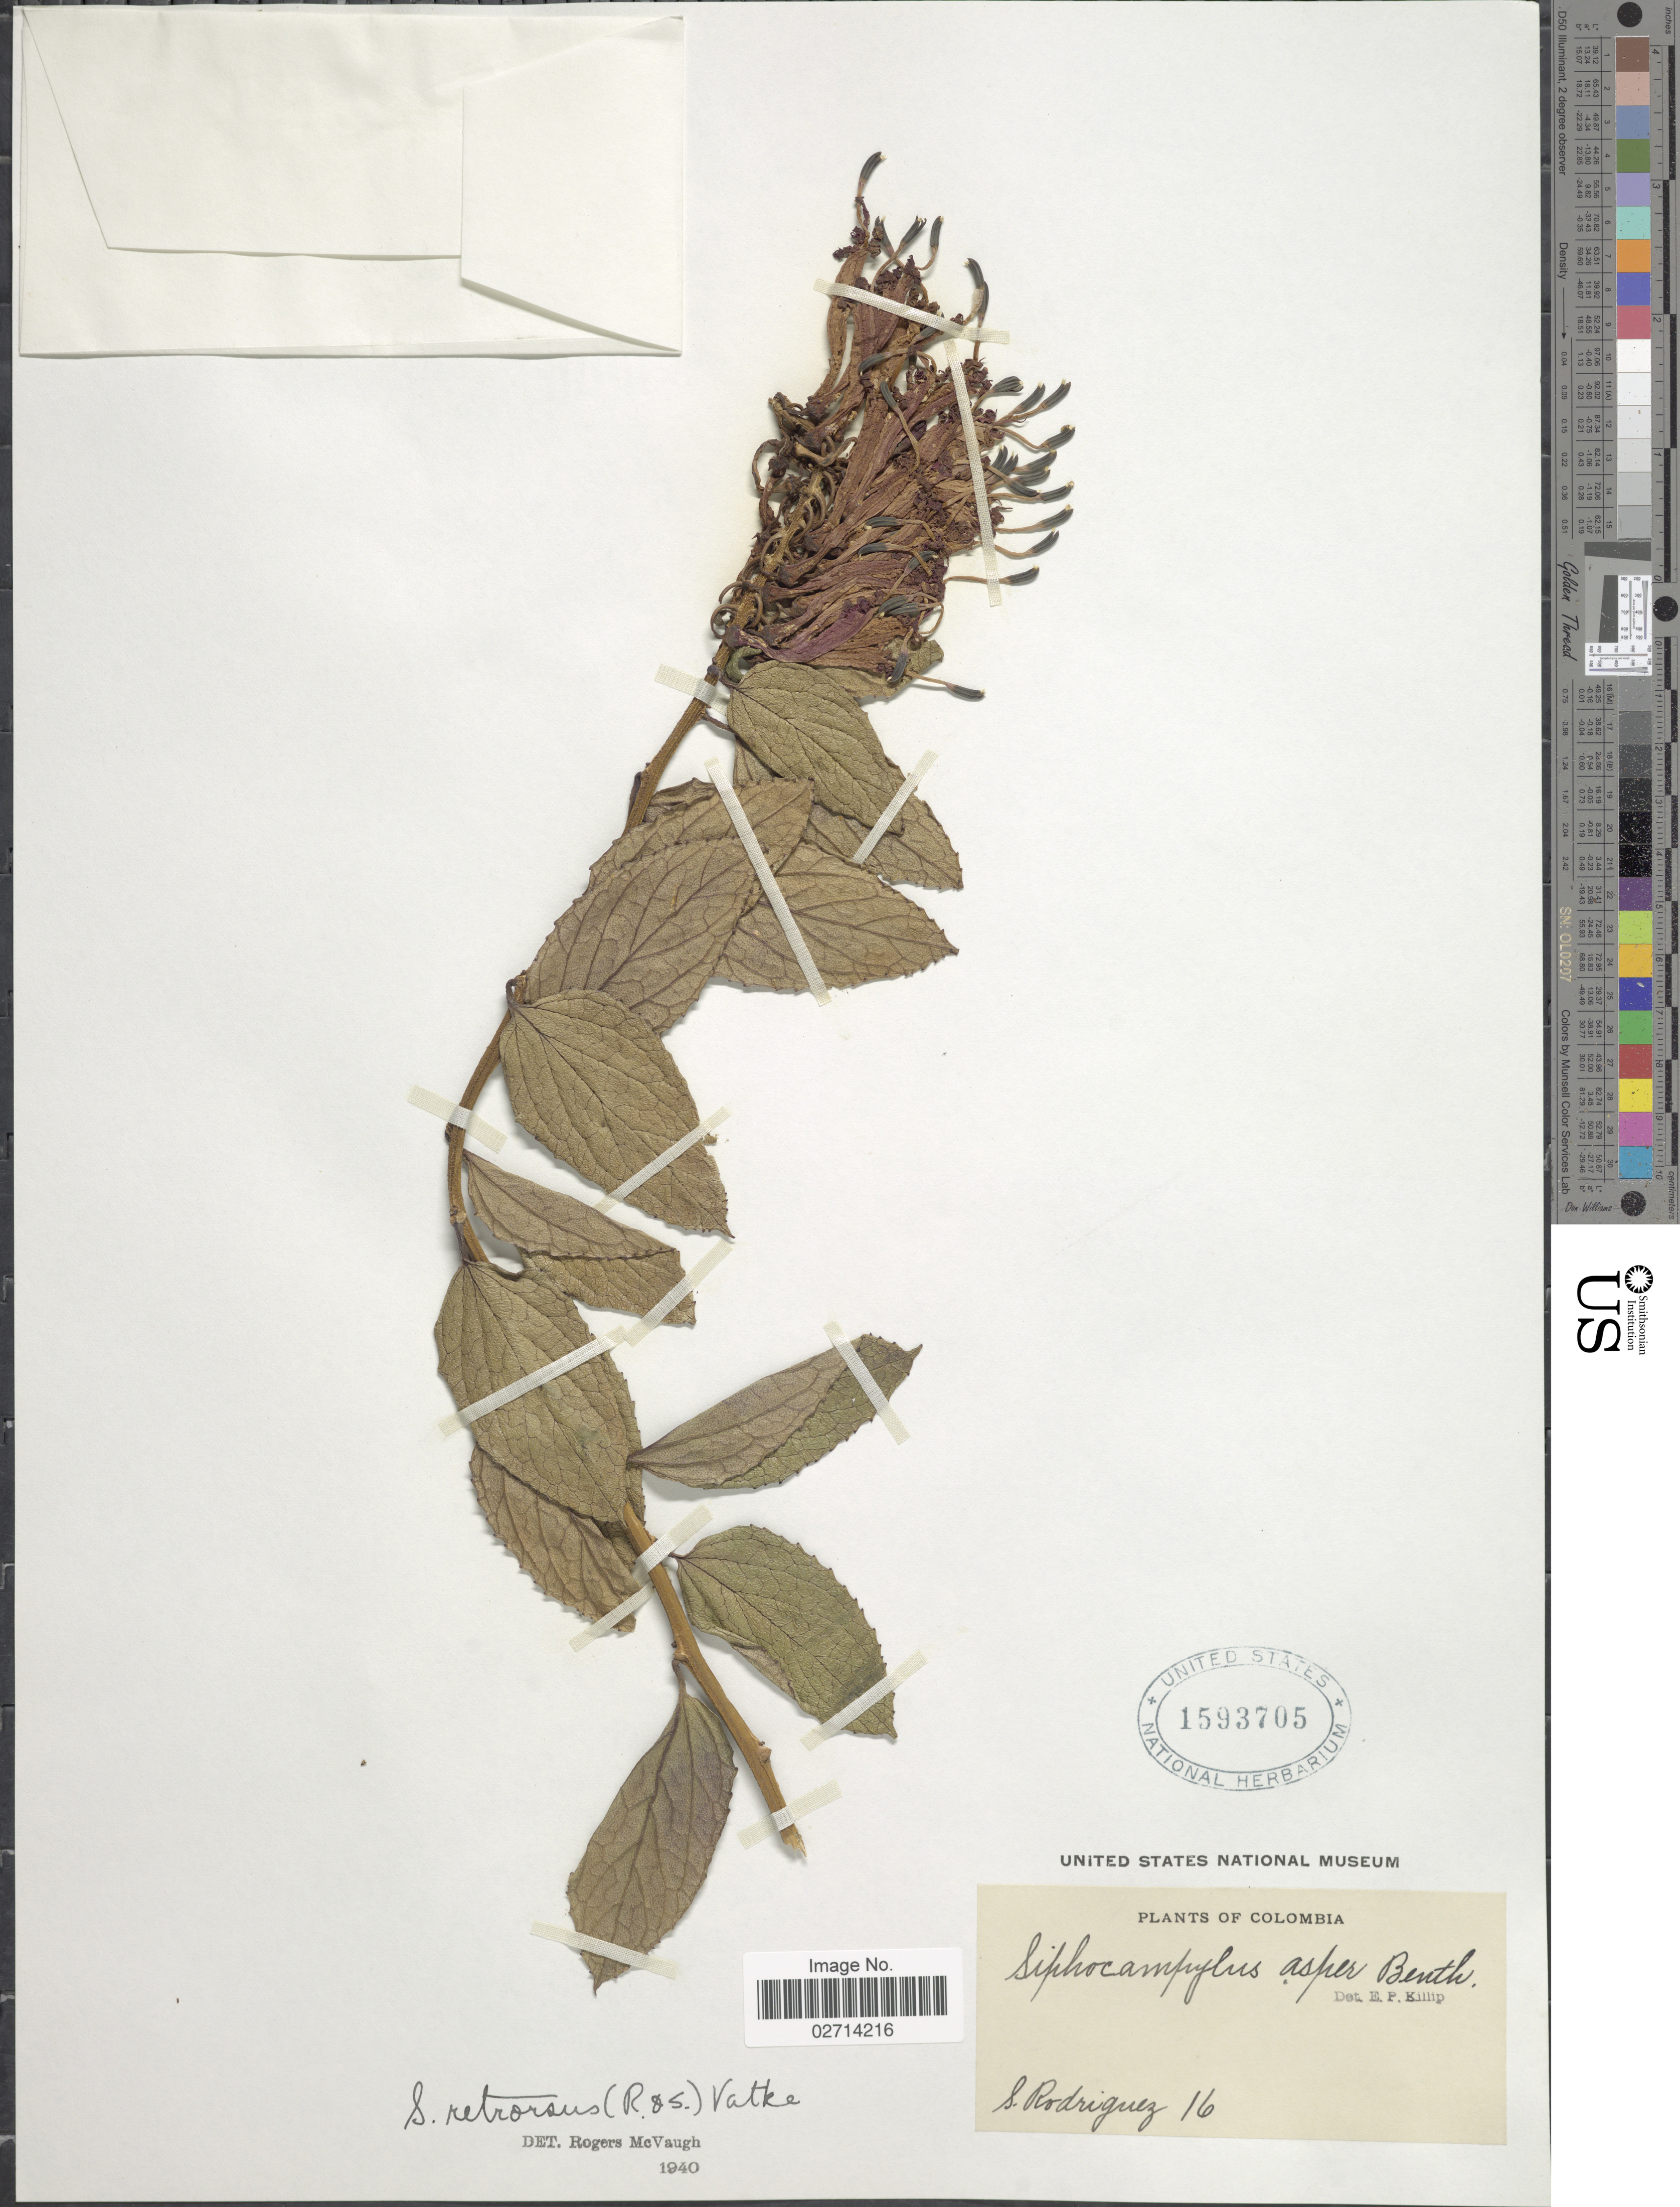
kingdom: Plantae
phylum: Tracheophyta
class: Magnoliopsida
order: Asterales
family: Campanulaceae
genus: Siphocampylus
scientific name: Siphocampylus retrorsus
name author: (Willd. ex Schult.) Vatke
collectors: S. Rodriguez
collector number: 16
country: Colombia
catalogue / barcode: US 1593705